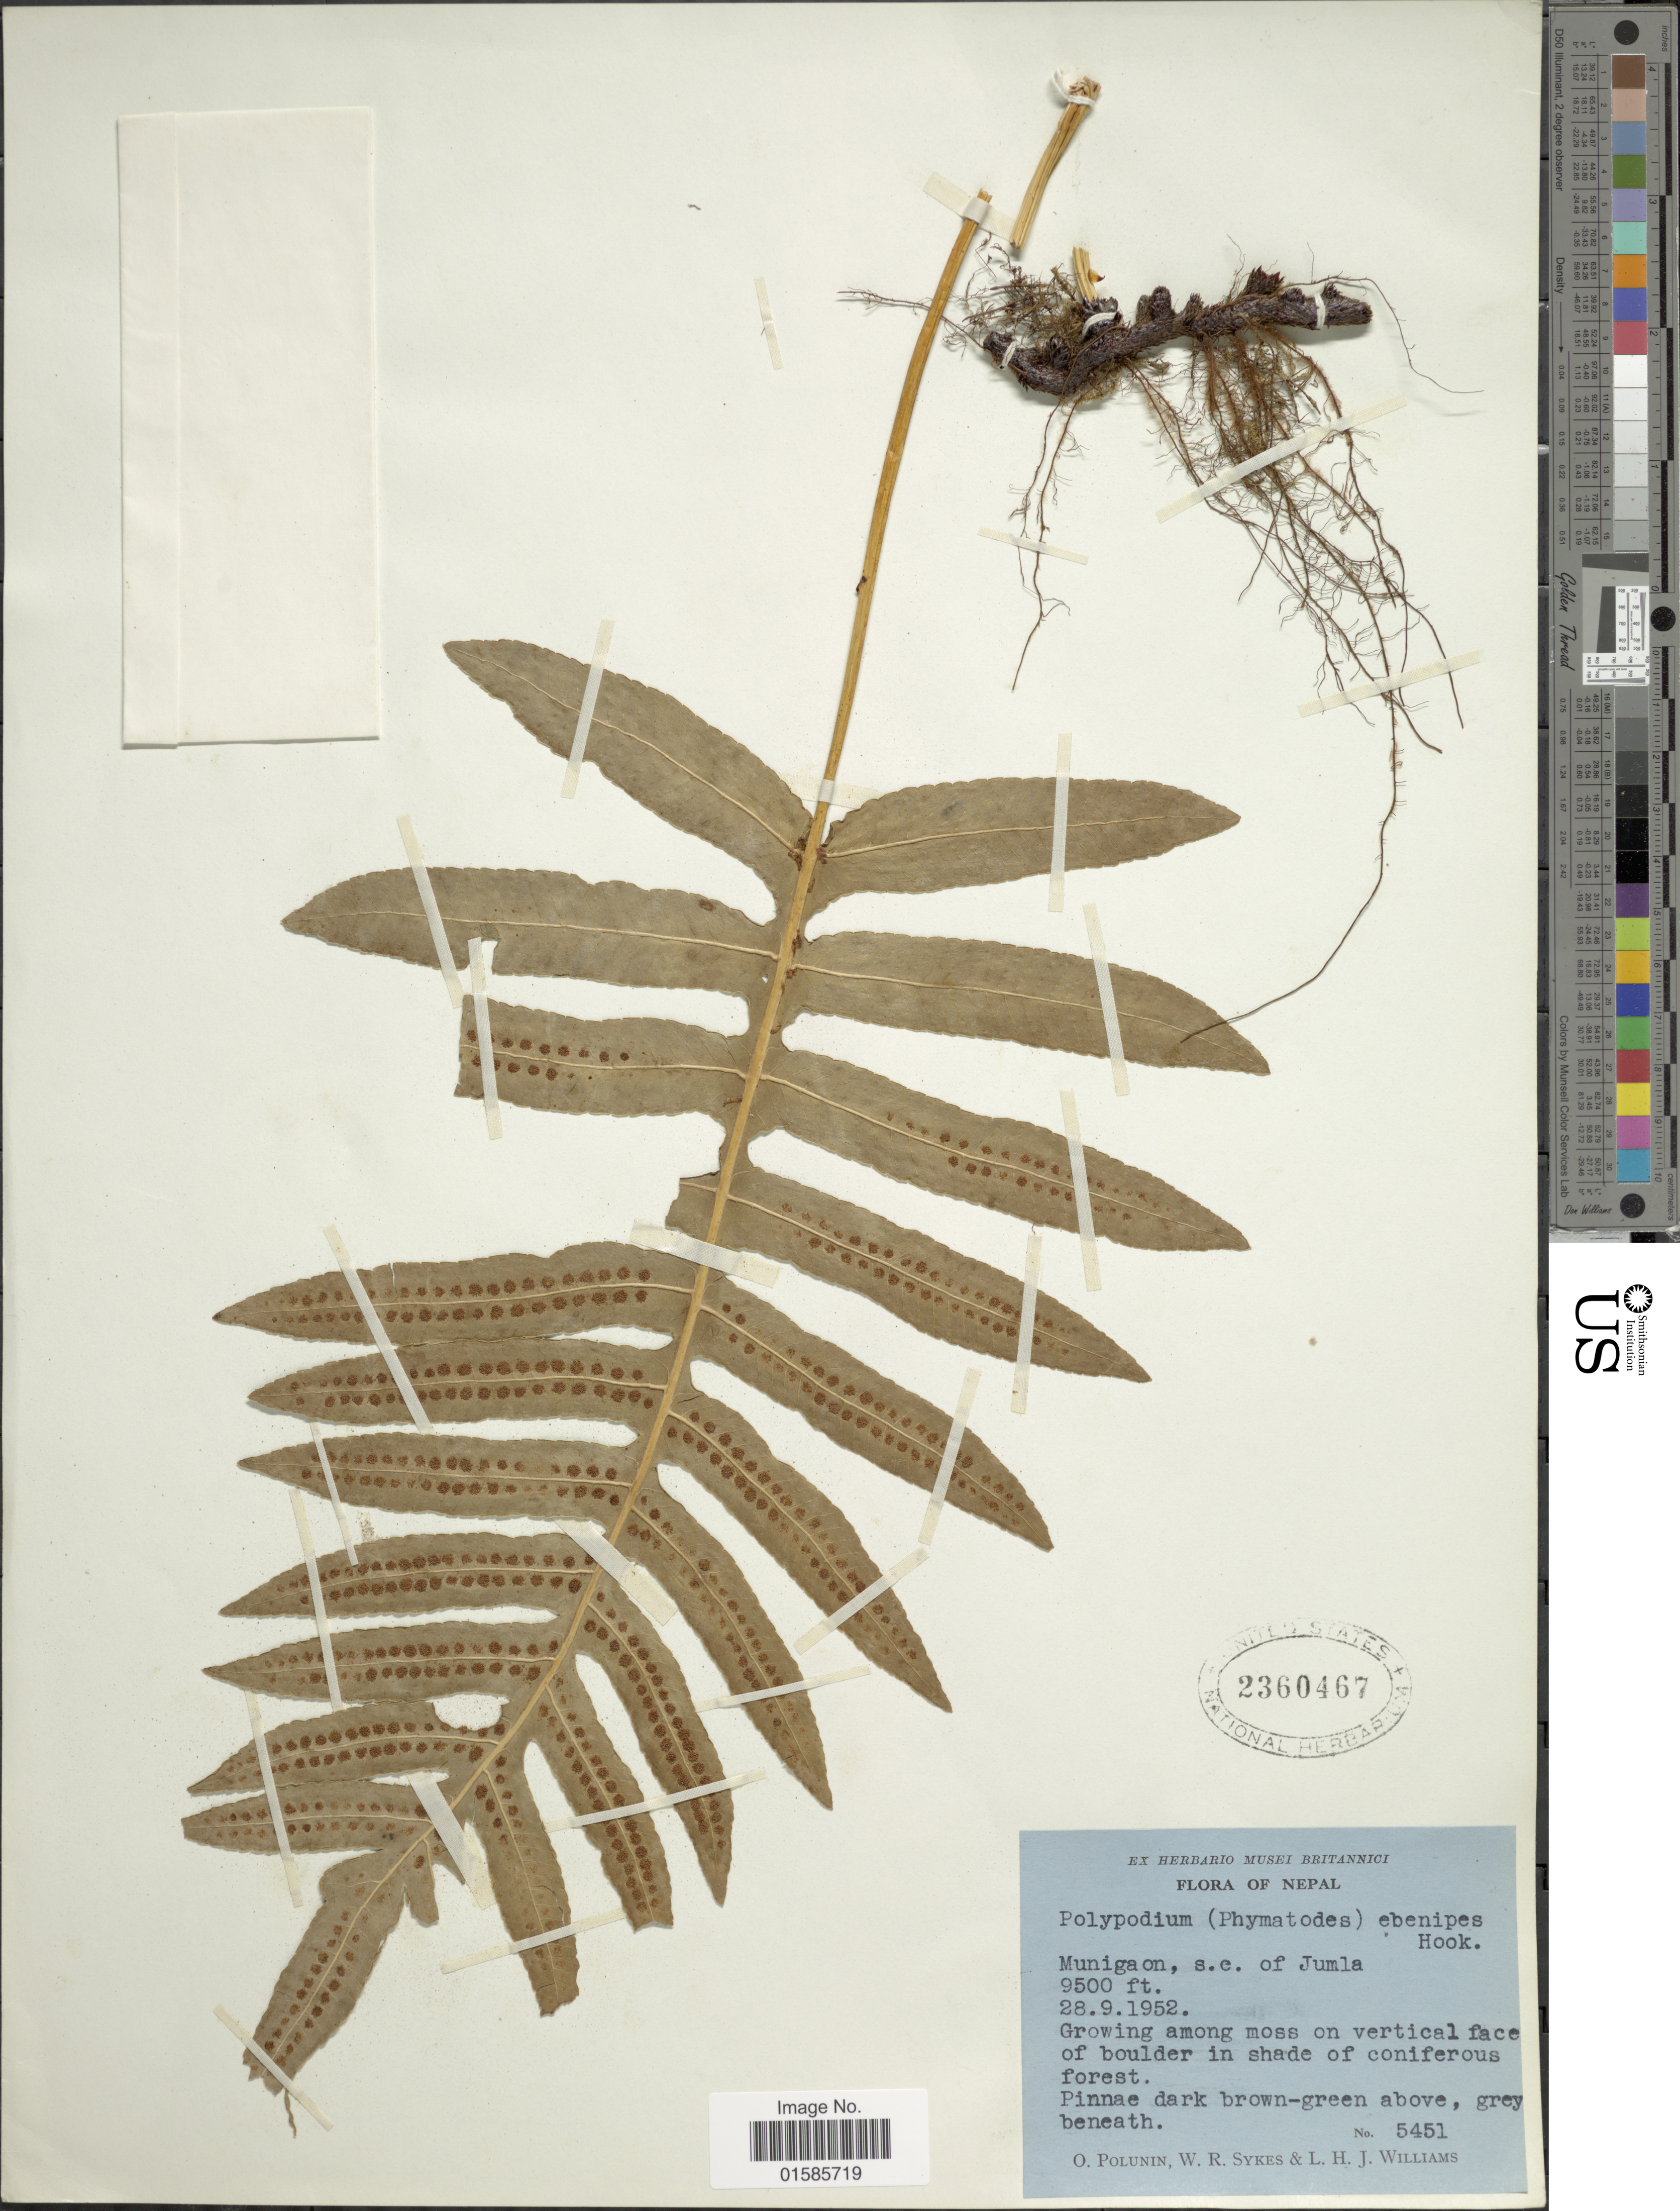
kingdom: Plantae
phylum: Tracheophyta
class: Polypodiopsida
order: Polypodiales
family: Polypodiaceae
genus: Microsorum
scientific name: Microsorum ebenipes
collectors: O. V. Polunin, W. R. Sykes & L. H. J. Williams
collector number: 5451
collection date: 1952-09-28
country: Nepal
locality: Munigaon, s.e. of Jumla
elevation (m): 2896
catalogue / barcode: US 2360467